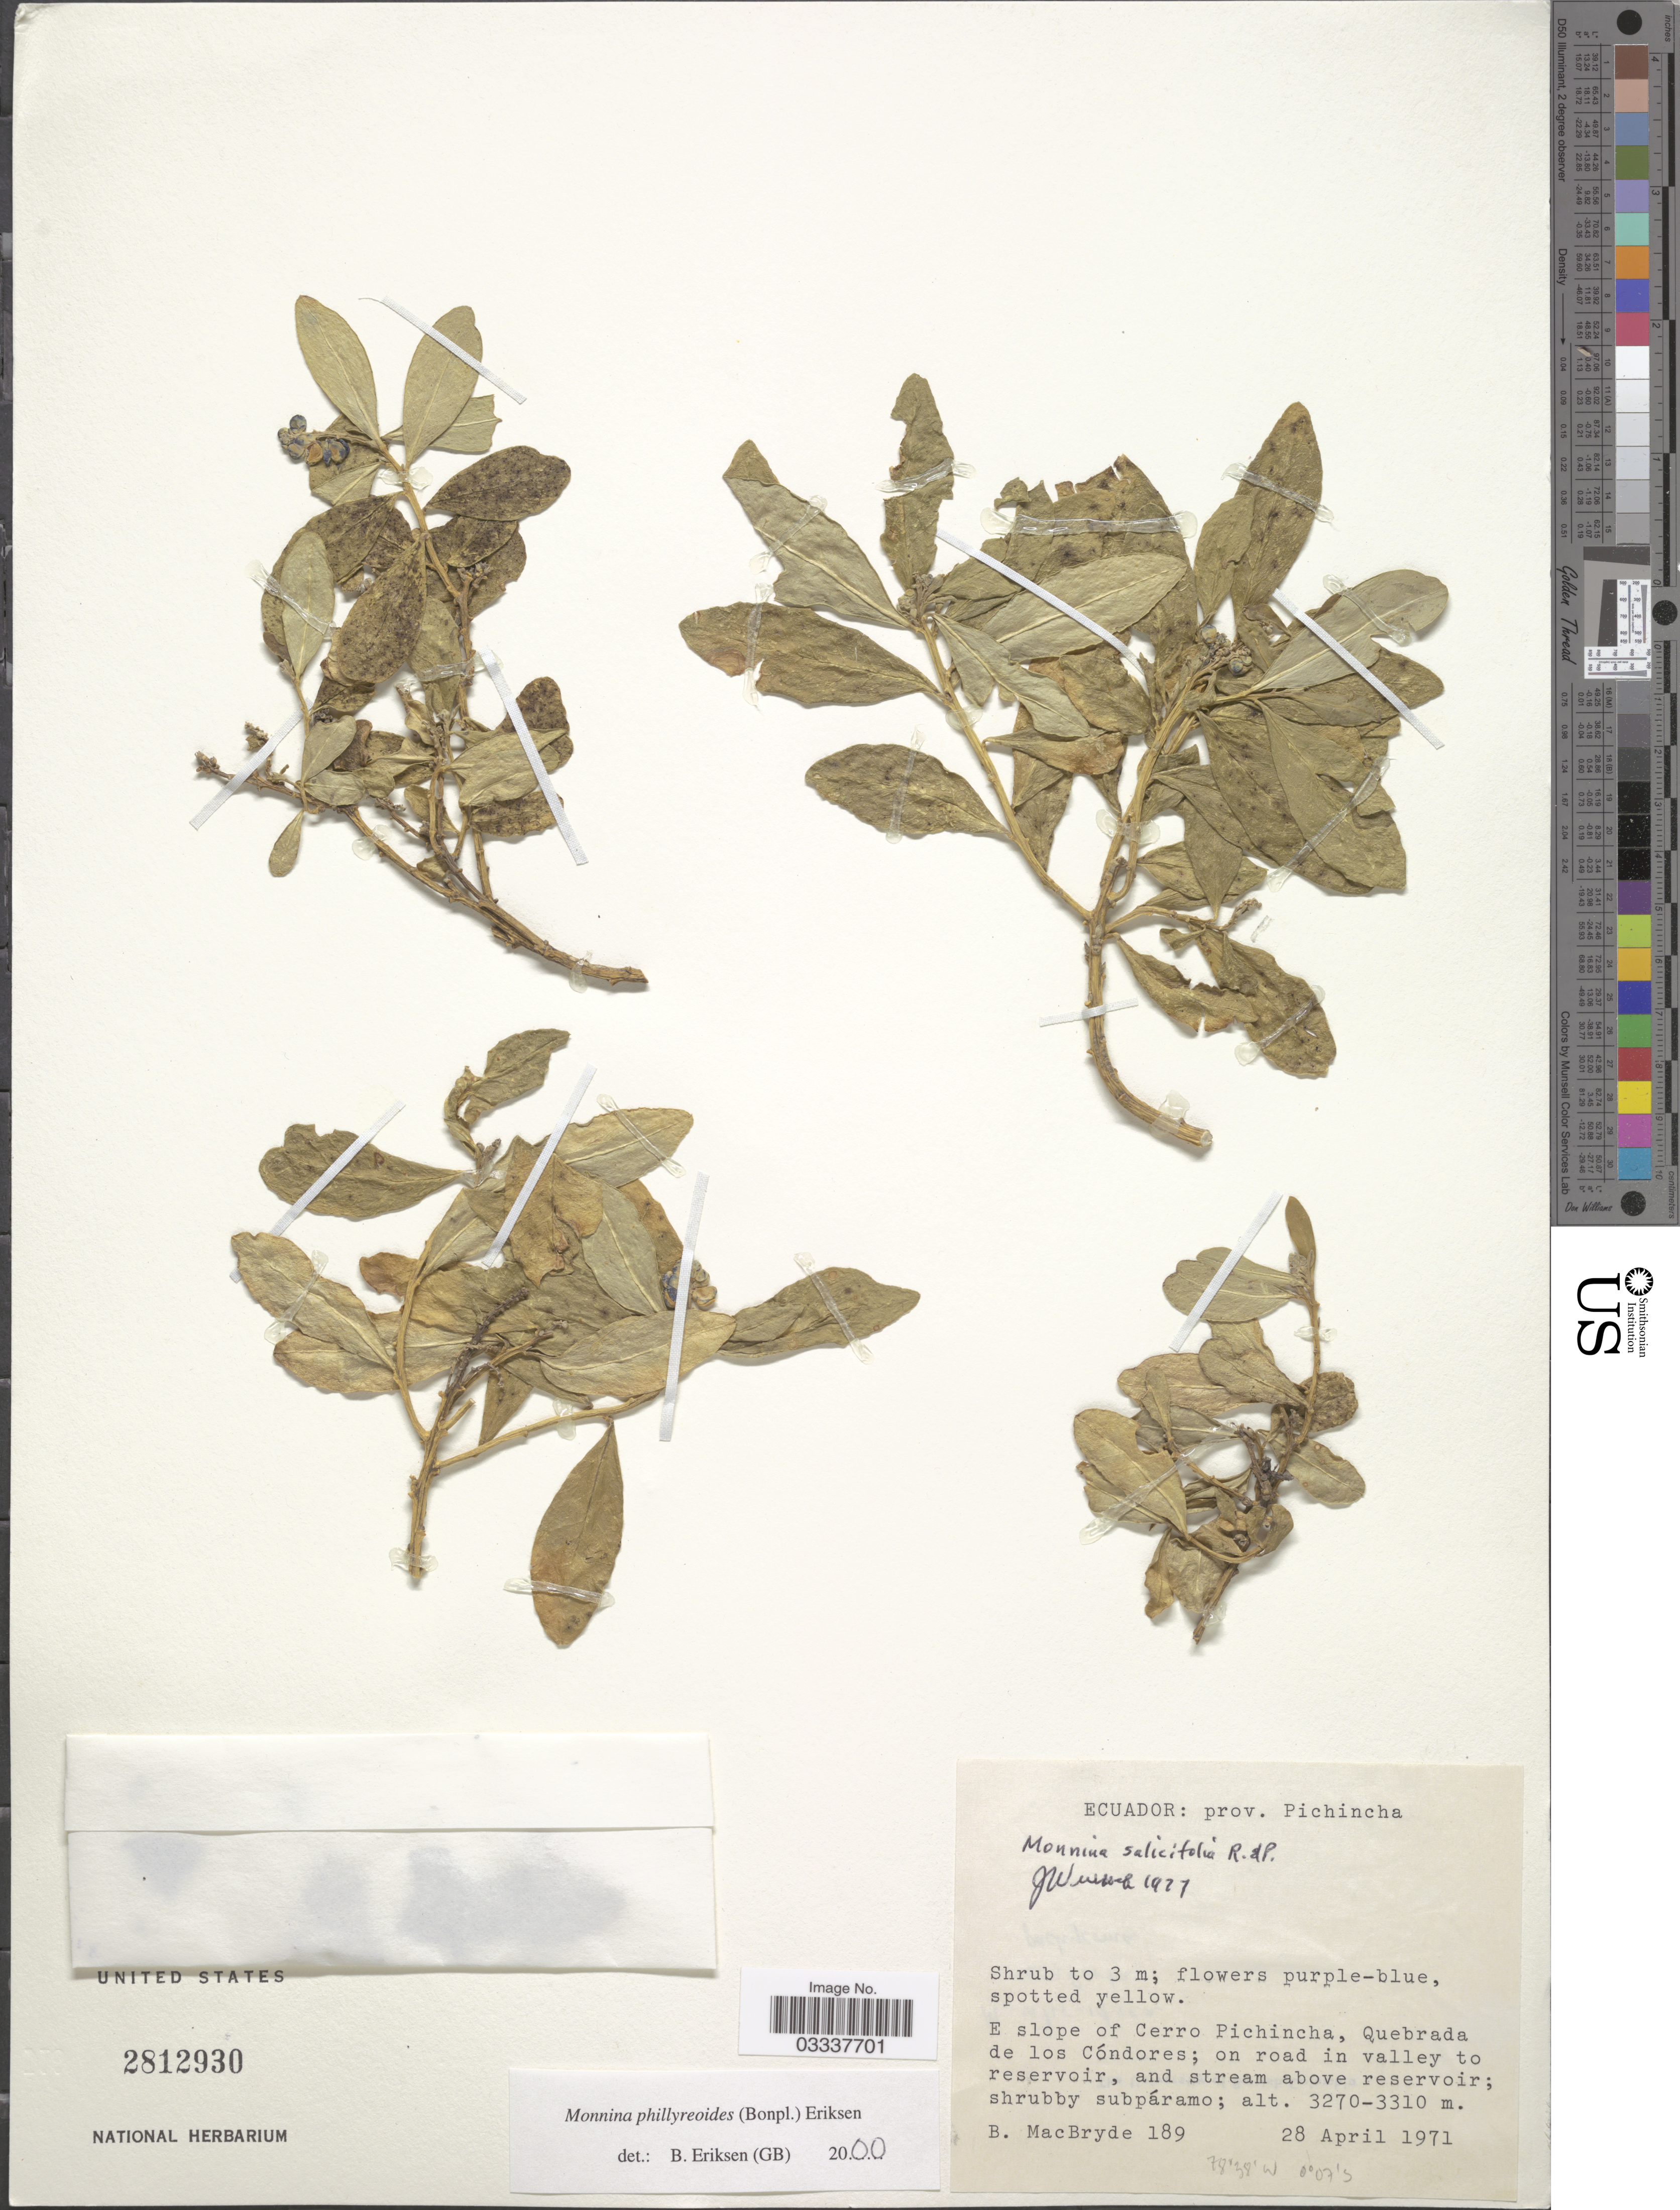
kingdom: Plantae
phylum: Tracheophyta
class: Magnoliopsida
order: Fabales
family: Polygalaceae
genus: Monnina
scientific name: Monnina phillyreoides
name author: (Bonpl.) B. Eriksen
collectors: B. MacBryde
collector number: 189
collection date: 1971-04-28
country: Ecuador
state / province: Pichincha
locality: E slope of Cerro Pichincha, Quebrada de los Cóndores'on road in valley to reservoir, and stream above reservoir.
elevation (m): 3270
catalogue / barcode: US 2812930